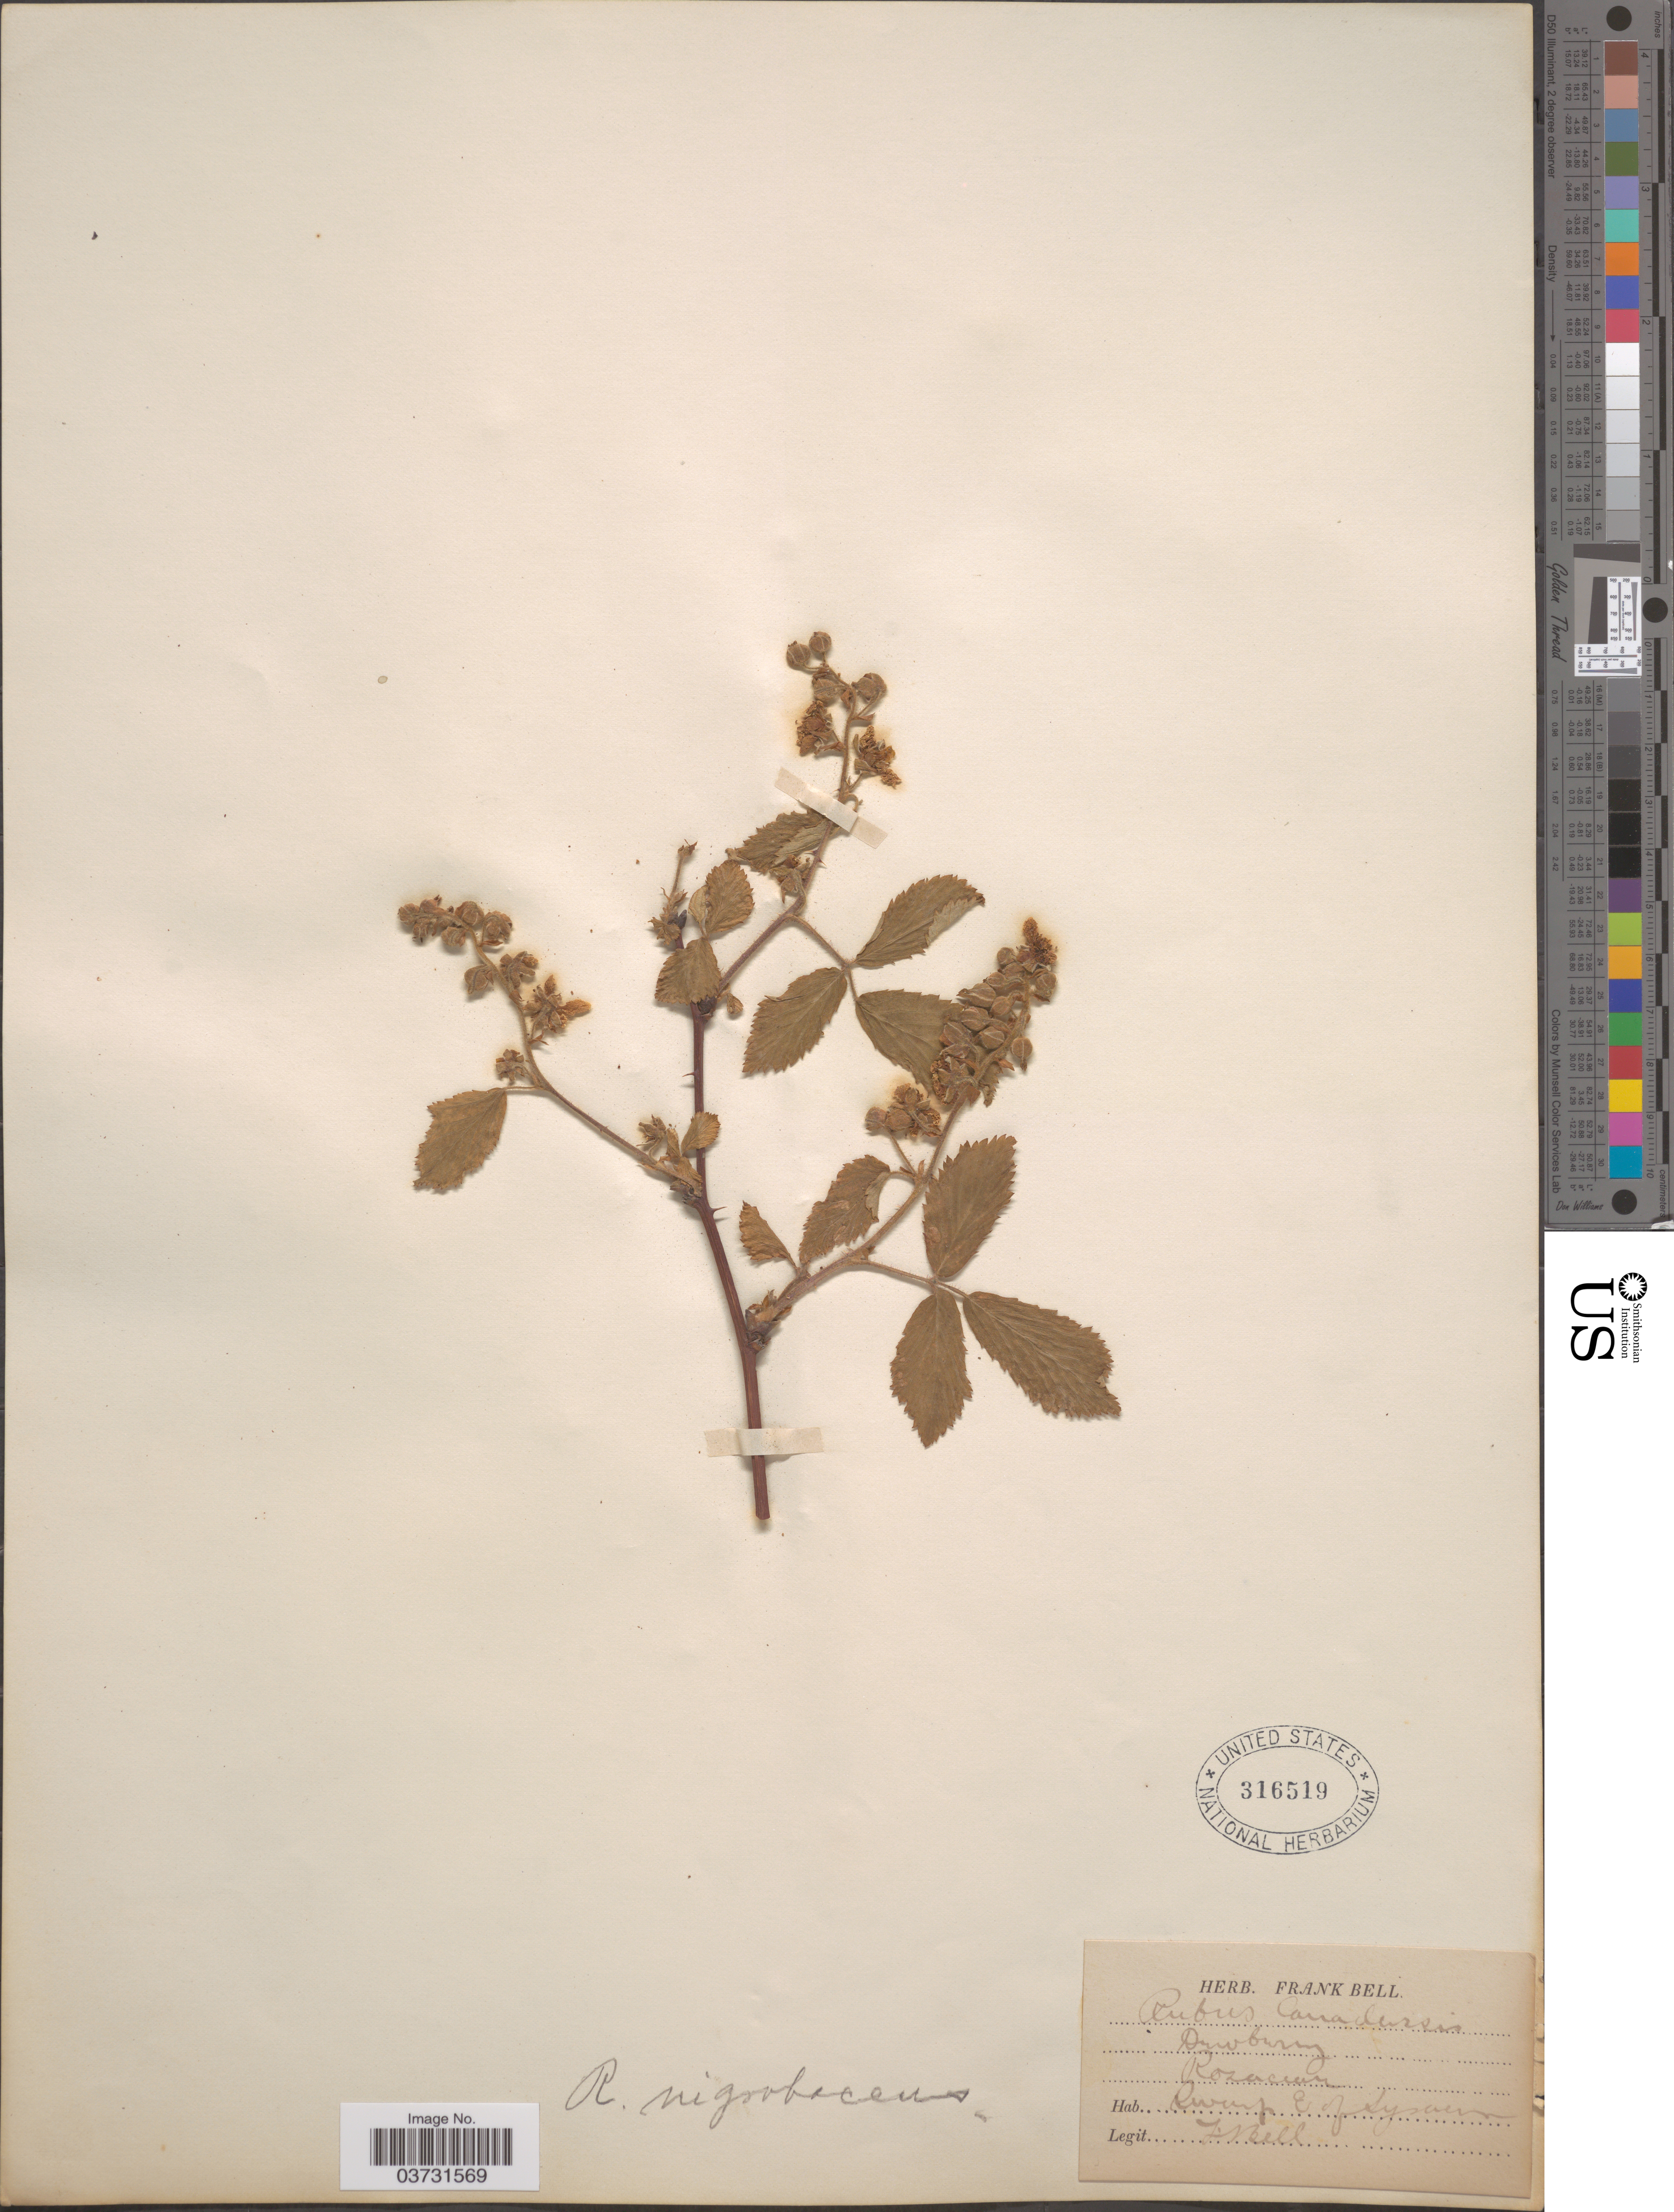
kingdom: Plantae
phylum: Tracheophyta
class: Magnoliopsida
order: Rosales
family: Rosaceae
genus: Rubus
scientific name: Rubus nigrobaccus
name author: L.H. Bailey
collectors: F. Bell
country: United States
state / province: New York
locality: Swamp E. of Syracuse.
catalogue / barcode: US 316519